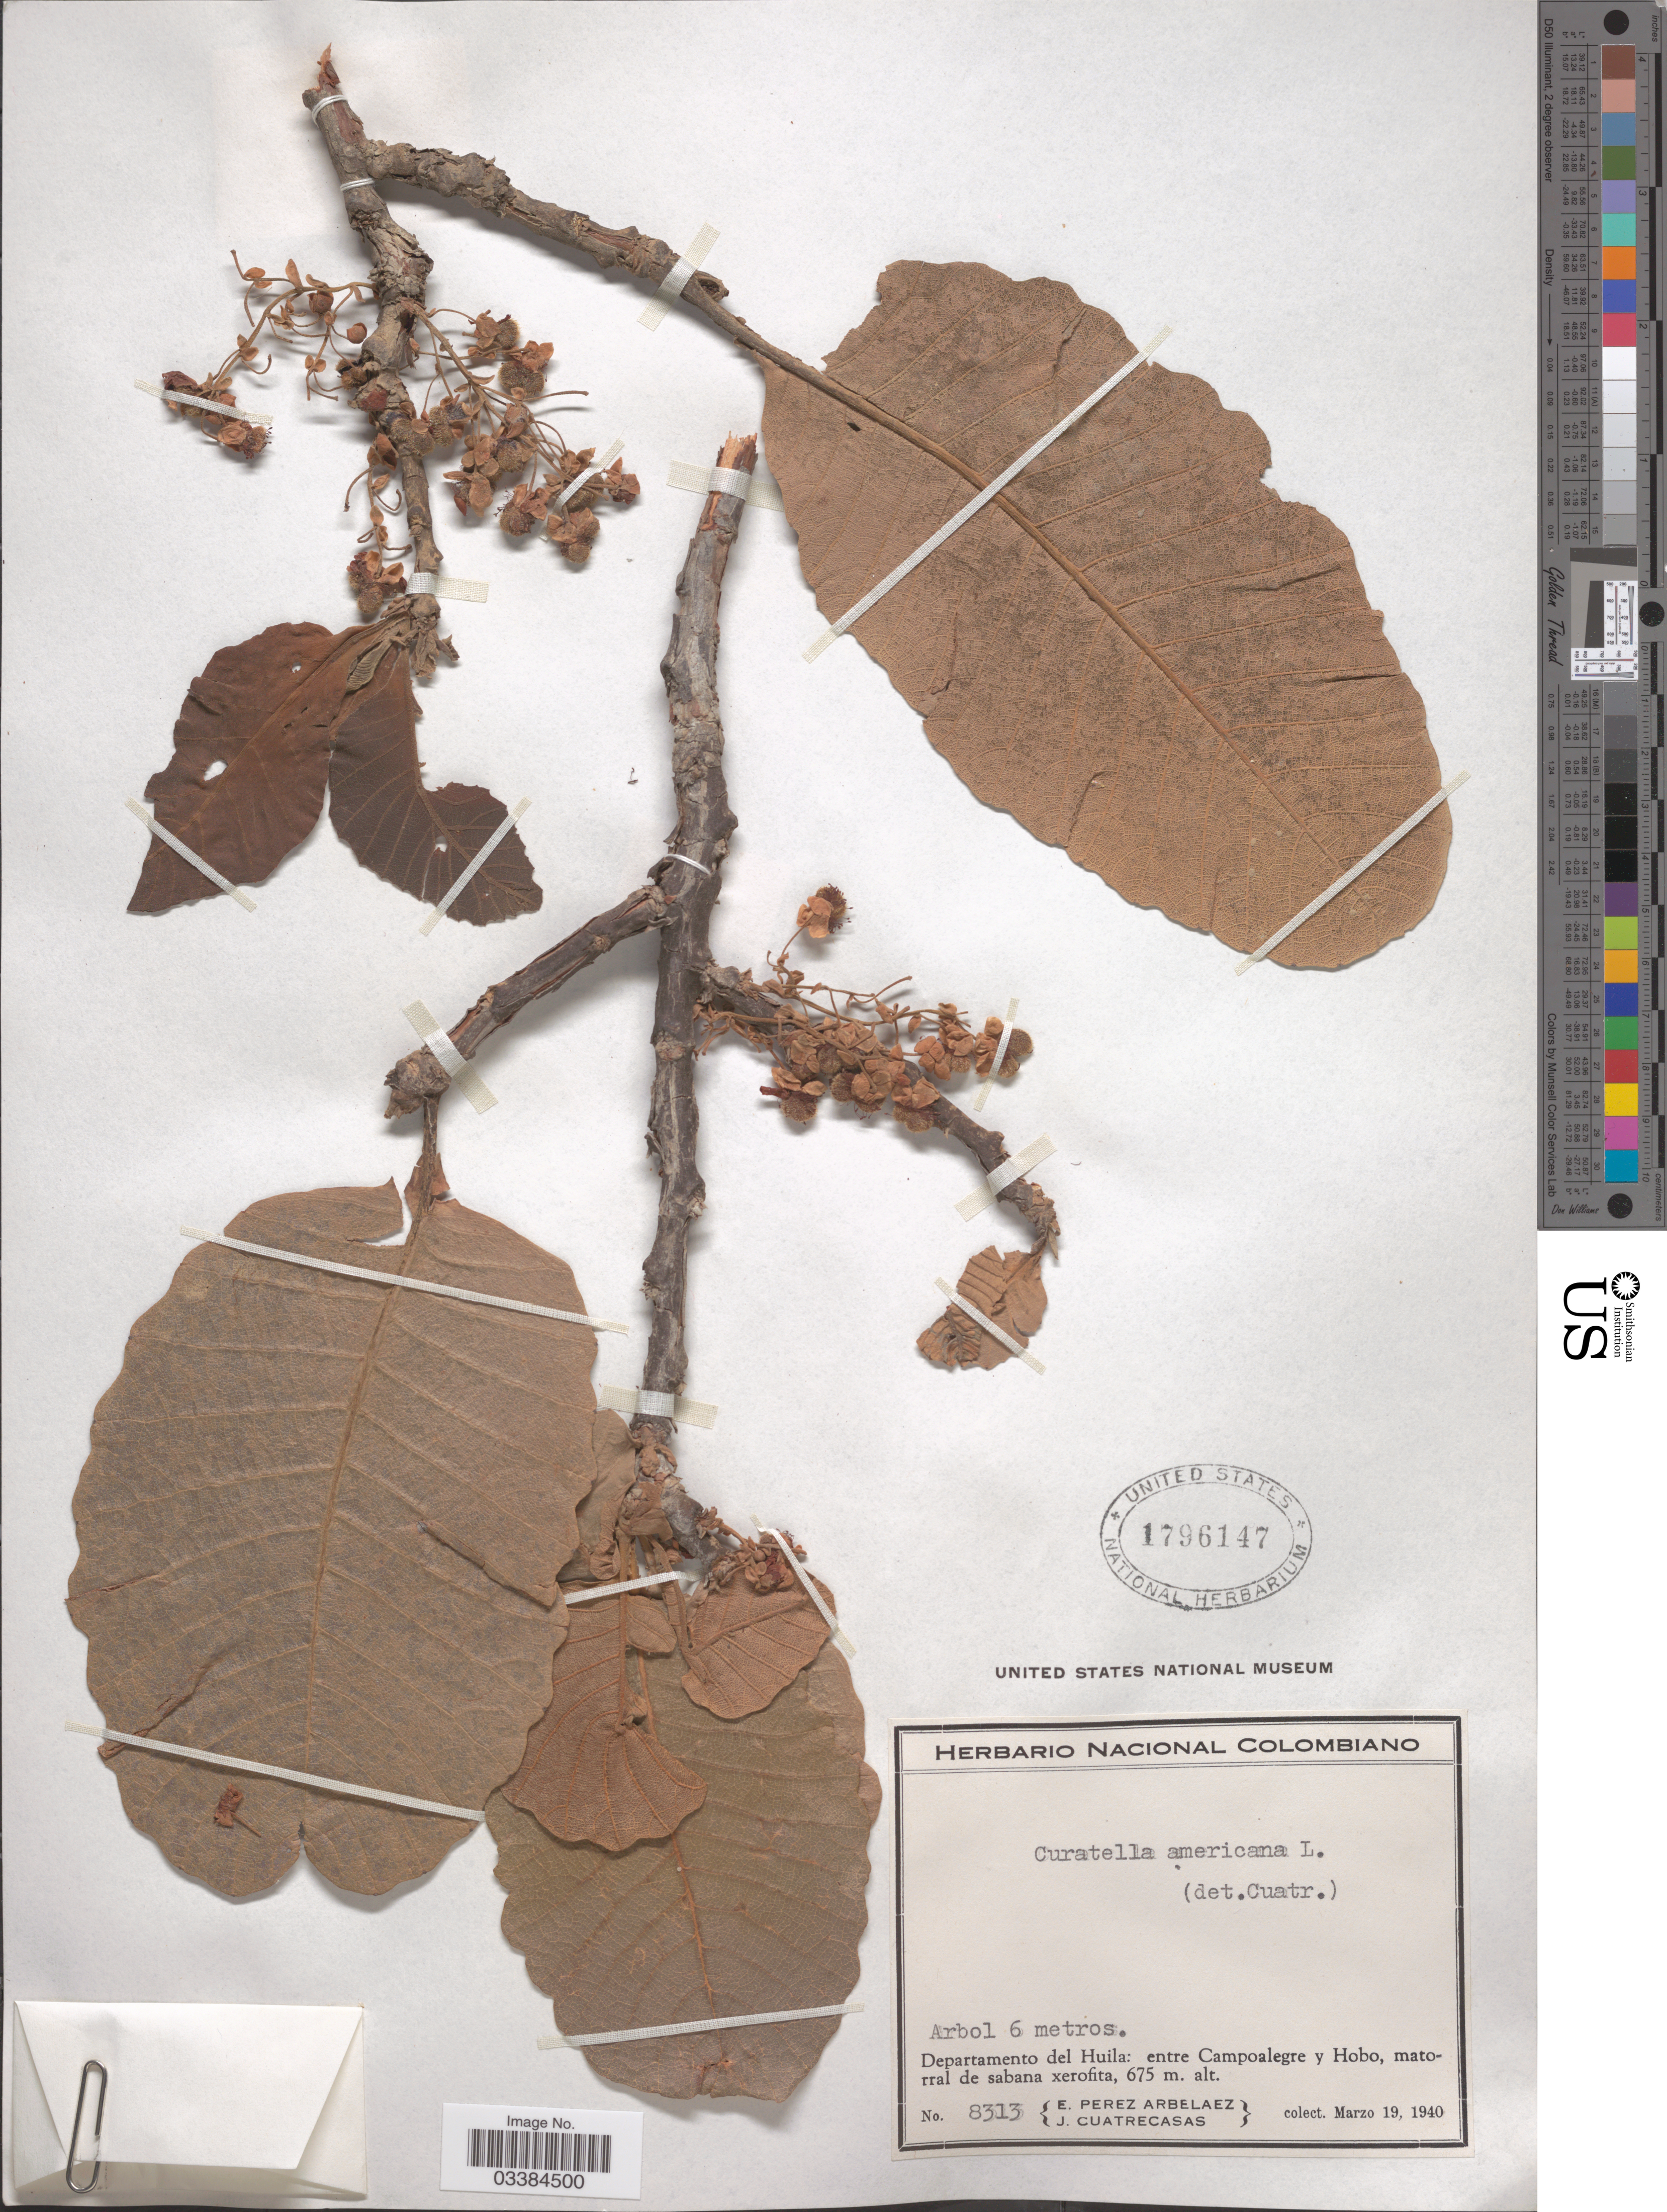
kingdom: Plantae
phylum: Tracheophyta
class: Magnoliopsida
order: Dilleniales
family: Dilleniaceae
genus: Curatella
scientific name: Curatella americana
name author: L.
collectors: E. Pérez Arbeláez & J. Cuatrecasas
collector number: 8313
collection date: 1940-03-19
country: Colombia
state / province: Huila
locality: Departamento del Huila: entre Campoalegre y Hobo, matorral de sabana xerofita.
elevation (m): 675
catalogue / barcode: US 1796147